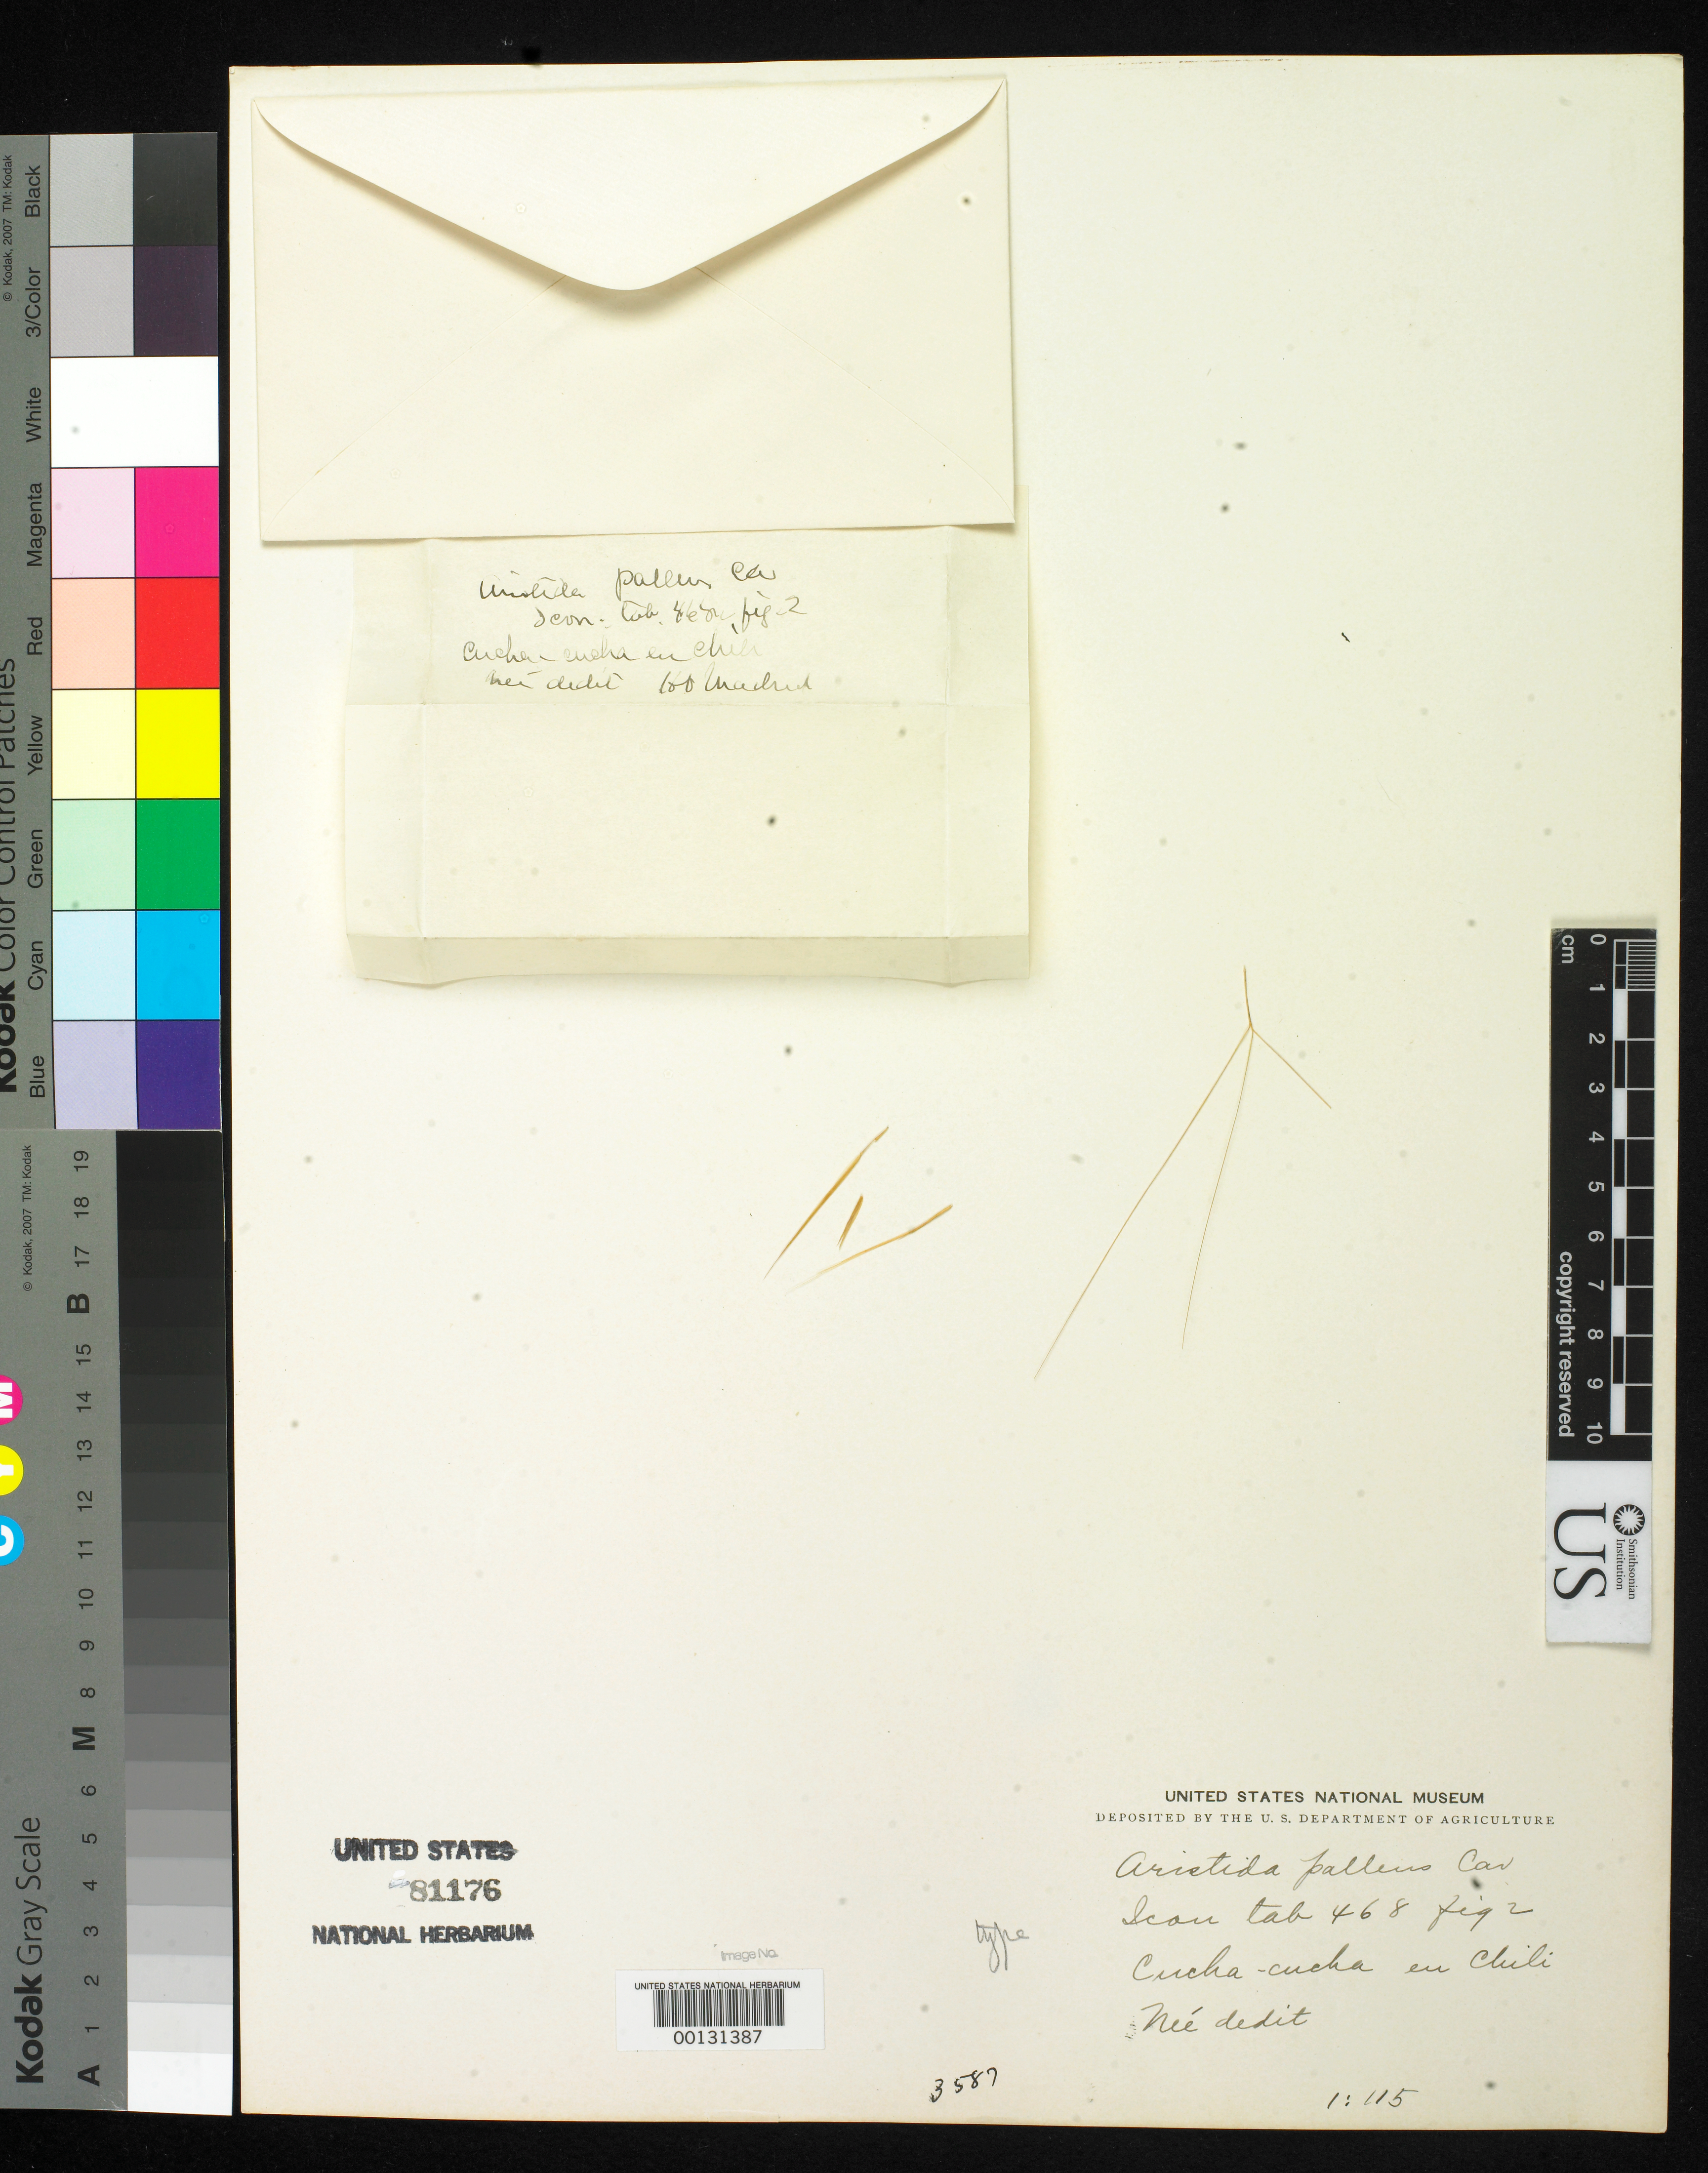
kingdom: Plantae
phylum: Tracheophyta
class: Liliopsida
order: Poales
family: Poaceae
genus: Aristida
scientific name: Aristida pallens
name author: Cav.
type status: Type Fragment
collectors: L. Née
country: Chile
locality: Cucha-cucha.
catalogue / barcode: US 81176